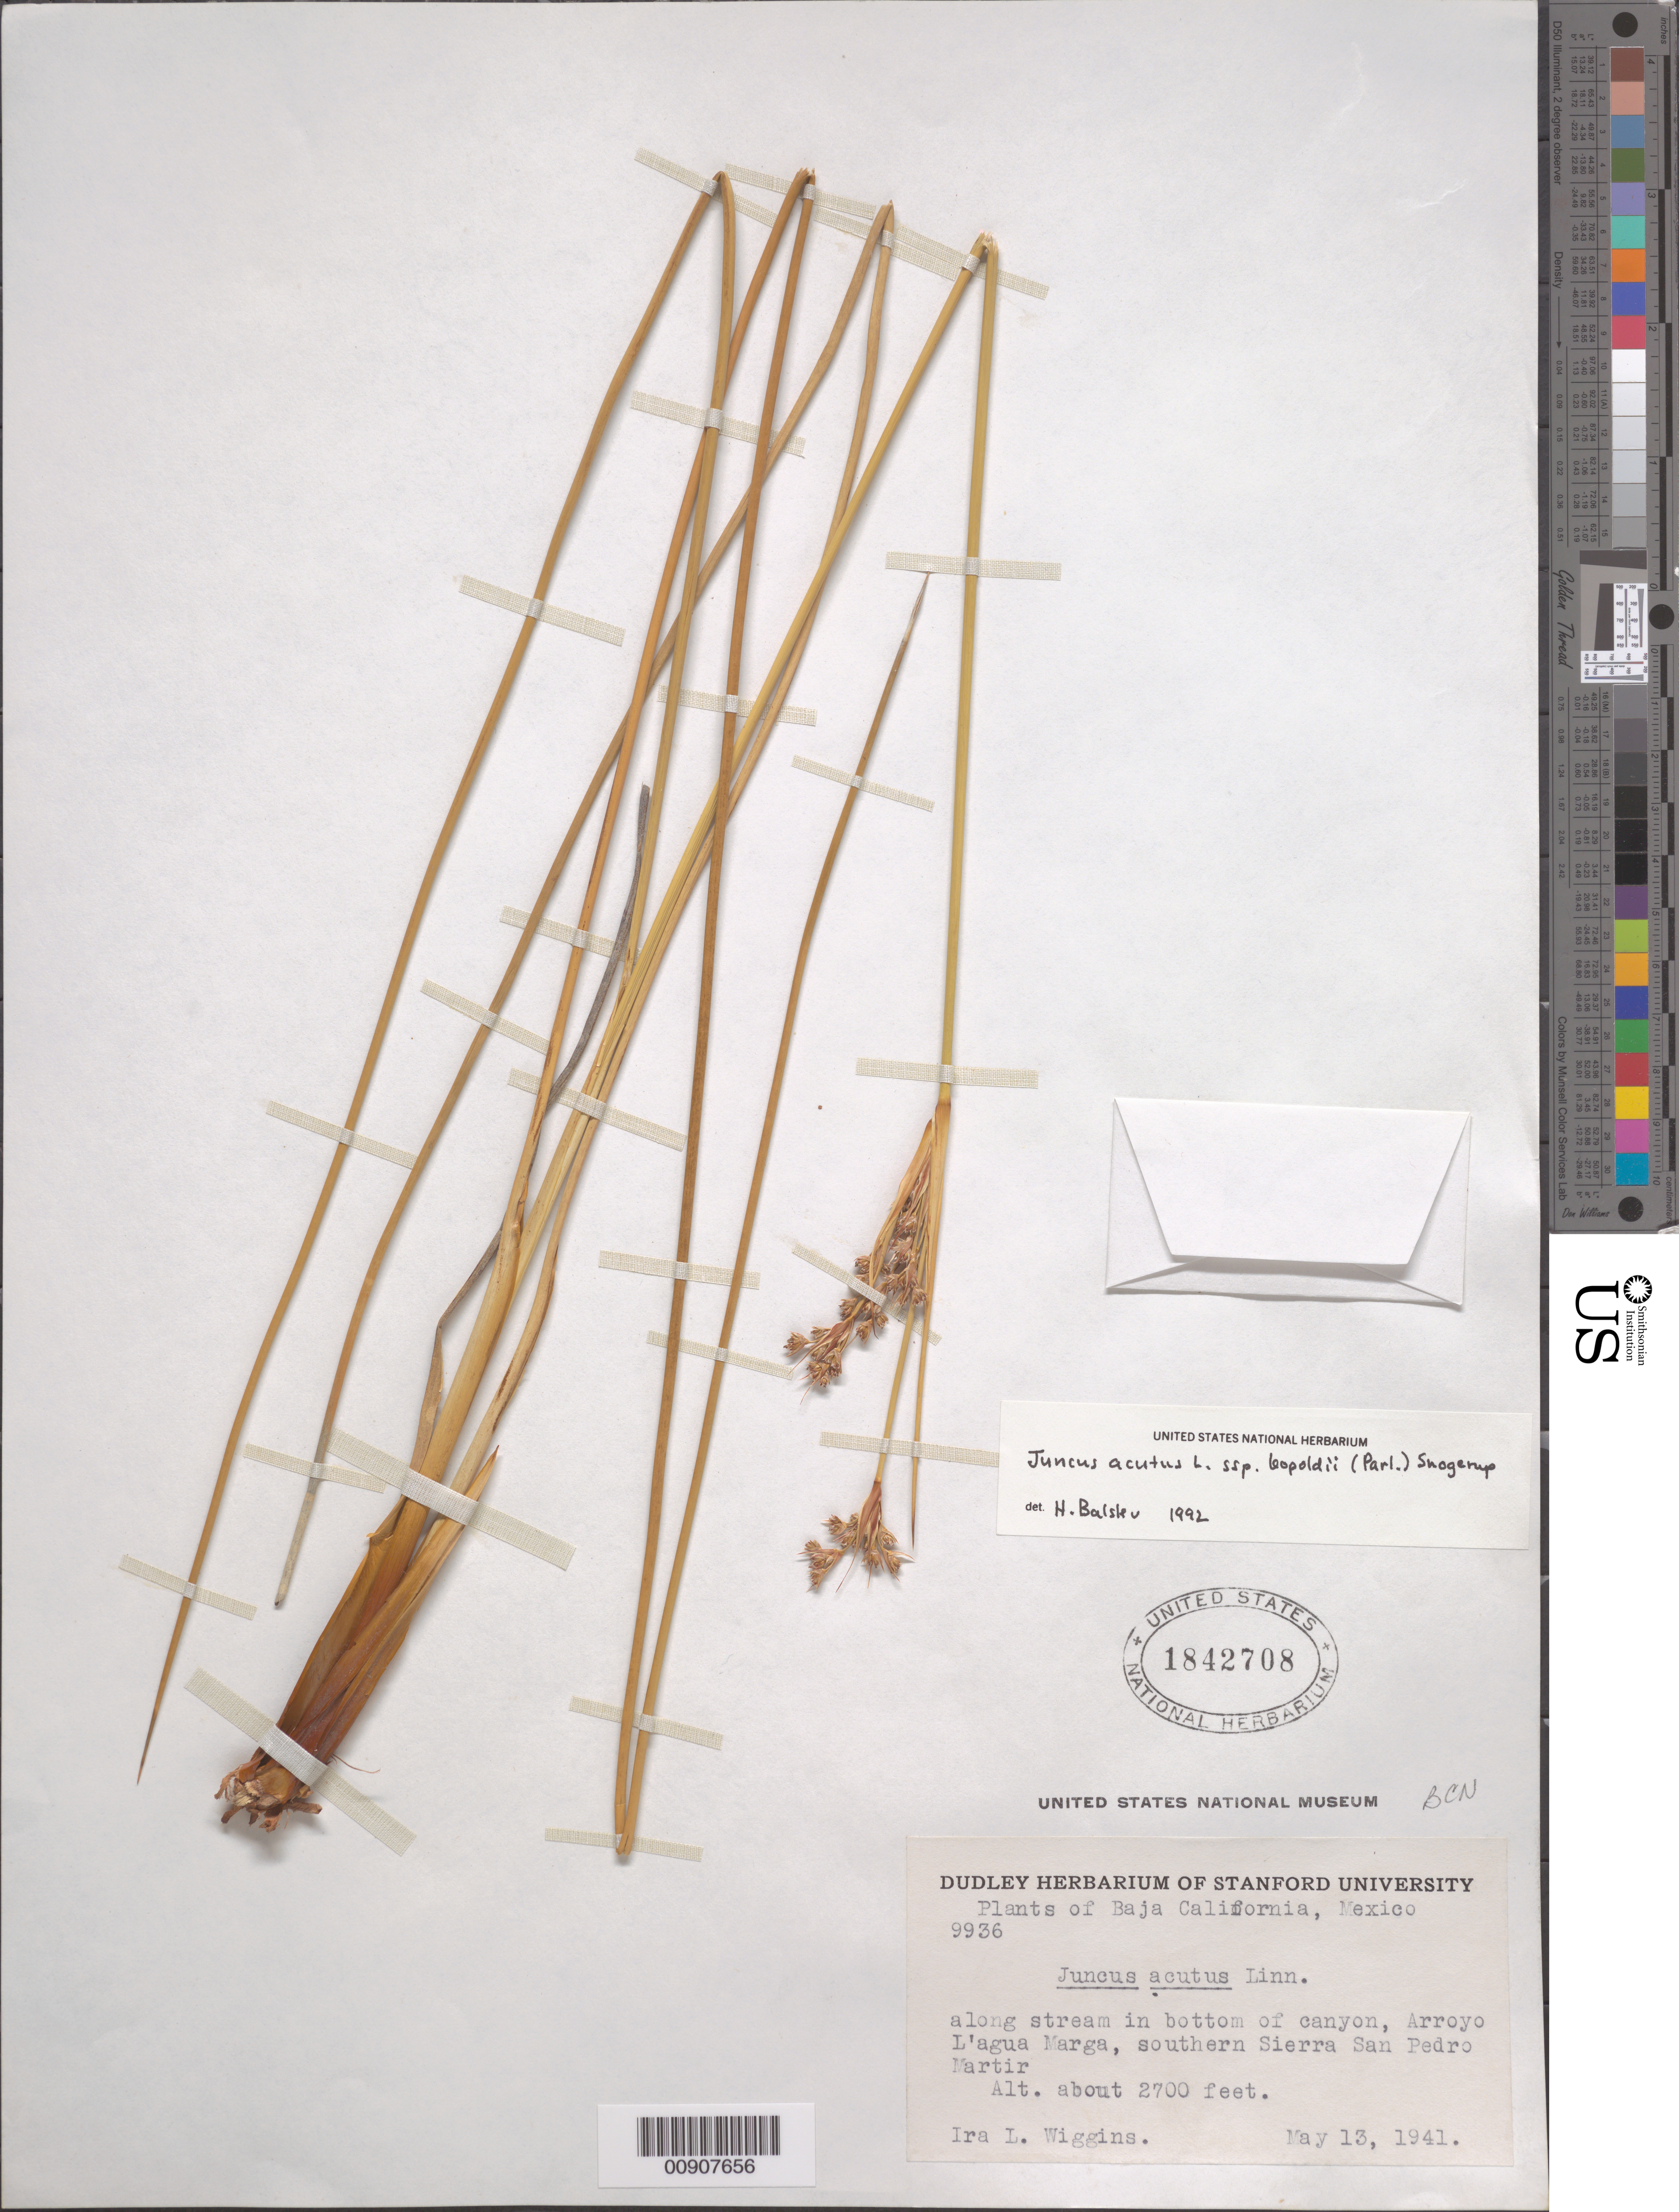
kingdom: Plantae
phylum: Tracheophyta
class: Liliopsida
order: Poales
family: Juncaceae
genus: Juncus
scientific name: Juncus acutus subsp. leopoldii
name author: (Parl.) Snogerup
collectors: I. L. Wiggins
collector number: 9936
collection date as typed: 13 May 1941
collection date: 1941-05-13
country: Mexico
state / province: Baja California Norte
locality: Arroyo L'agua Marga, southern Sierra San Pedro Martir. Baja California.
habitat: Along stream in bottom of canyon.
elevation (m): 823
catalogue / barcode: US 1842708